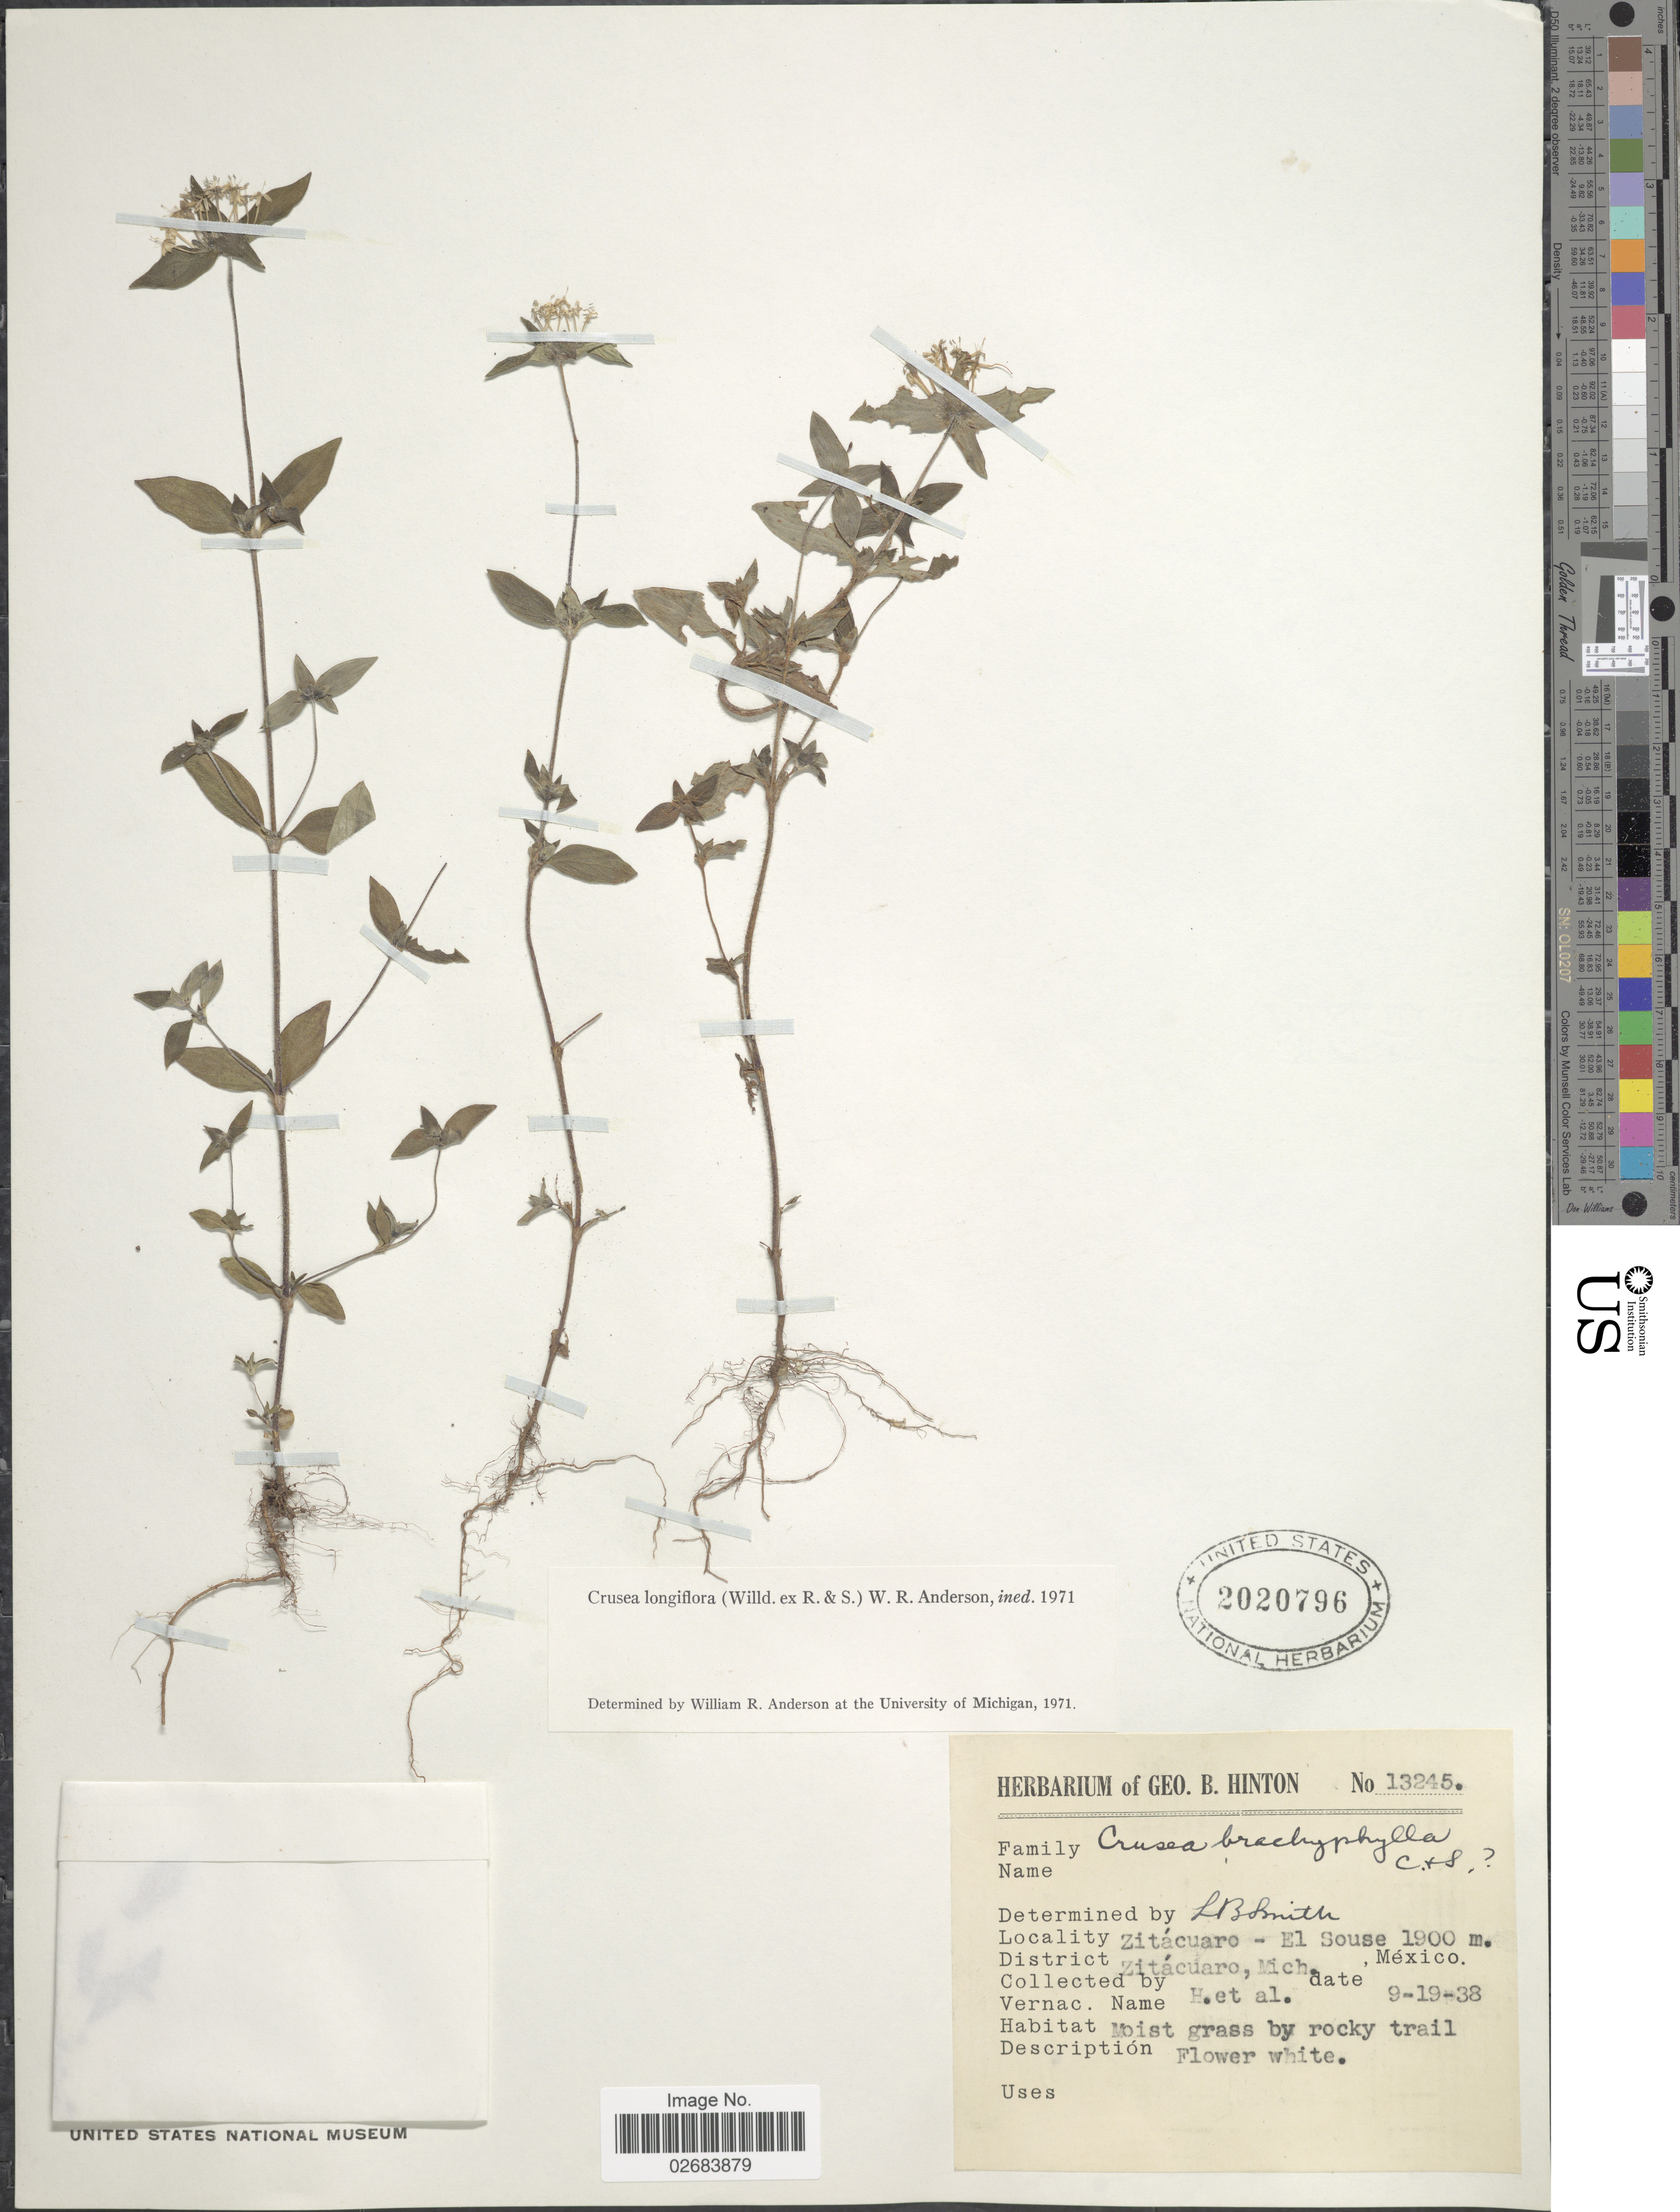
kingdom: Plantae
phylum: Tracheophyta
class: Magnoliopsida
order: Gentianales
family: Rubiaceae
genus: Crusea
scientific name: Crusea longiflora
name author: (Willd. ex Roem. & Schult.) W.R. Anderson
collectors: G. B. Hinton & et al.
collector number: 13245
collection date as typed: Transcribed d/m/y: 19/9/38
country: Mexico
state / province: Michoacán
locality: Zitacuaro-El Souse, District Zitacuaro, moist grass by rocky trail.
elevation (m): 1900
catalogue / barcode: US 2020796